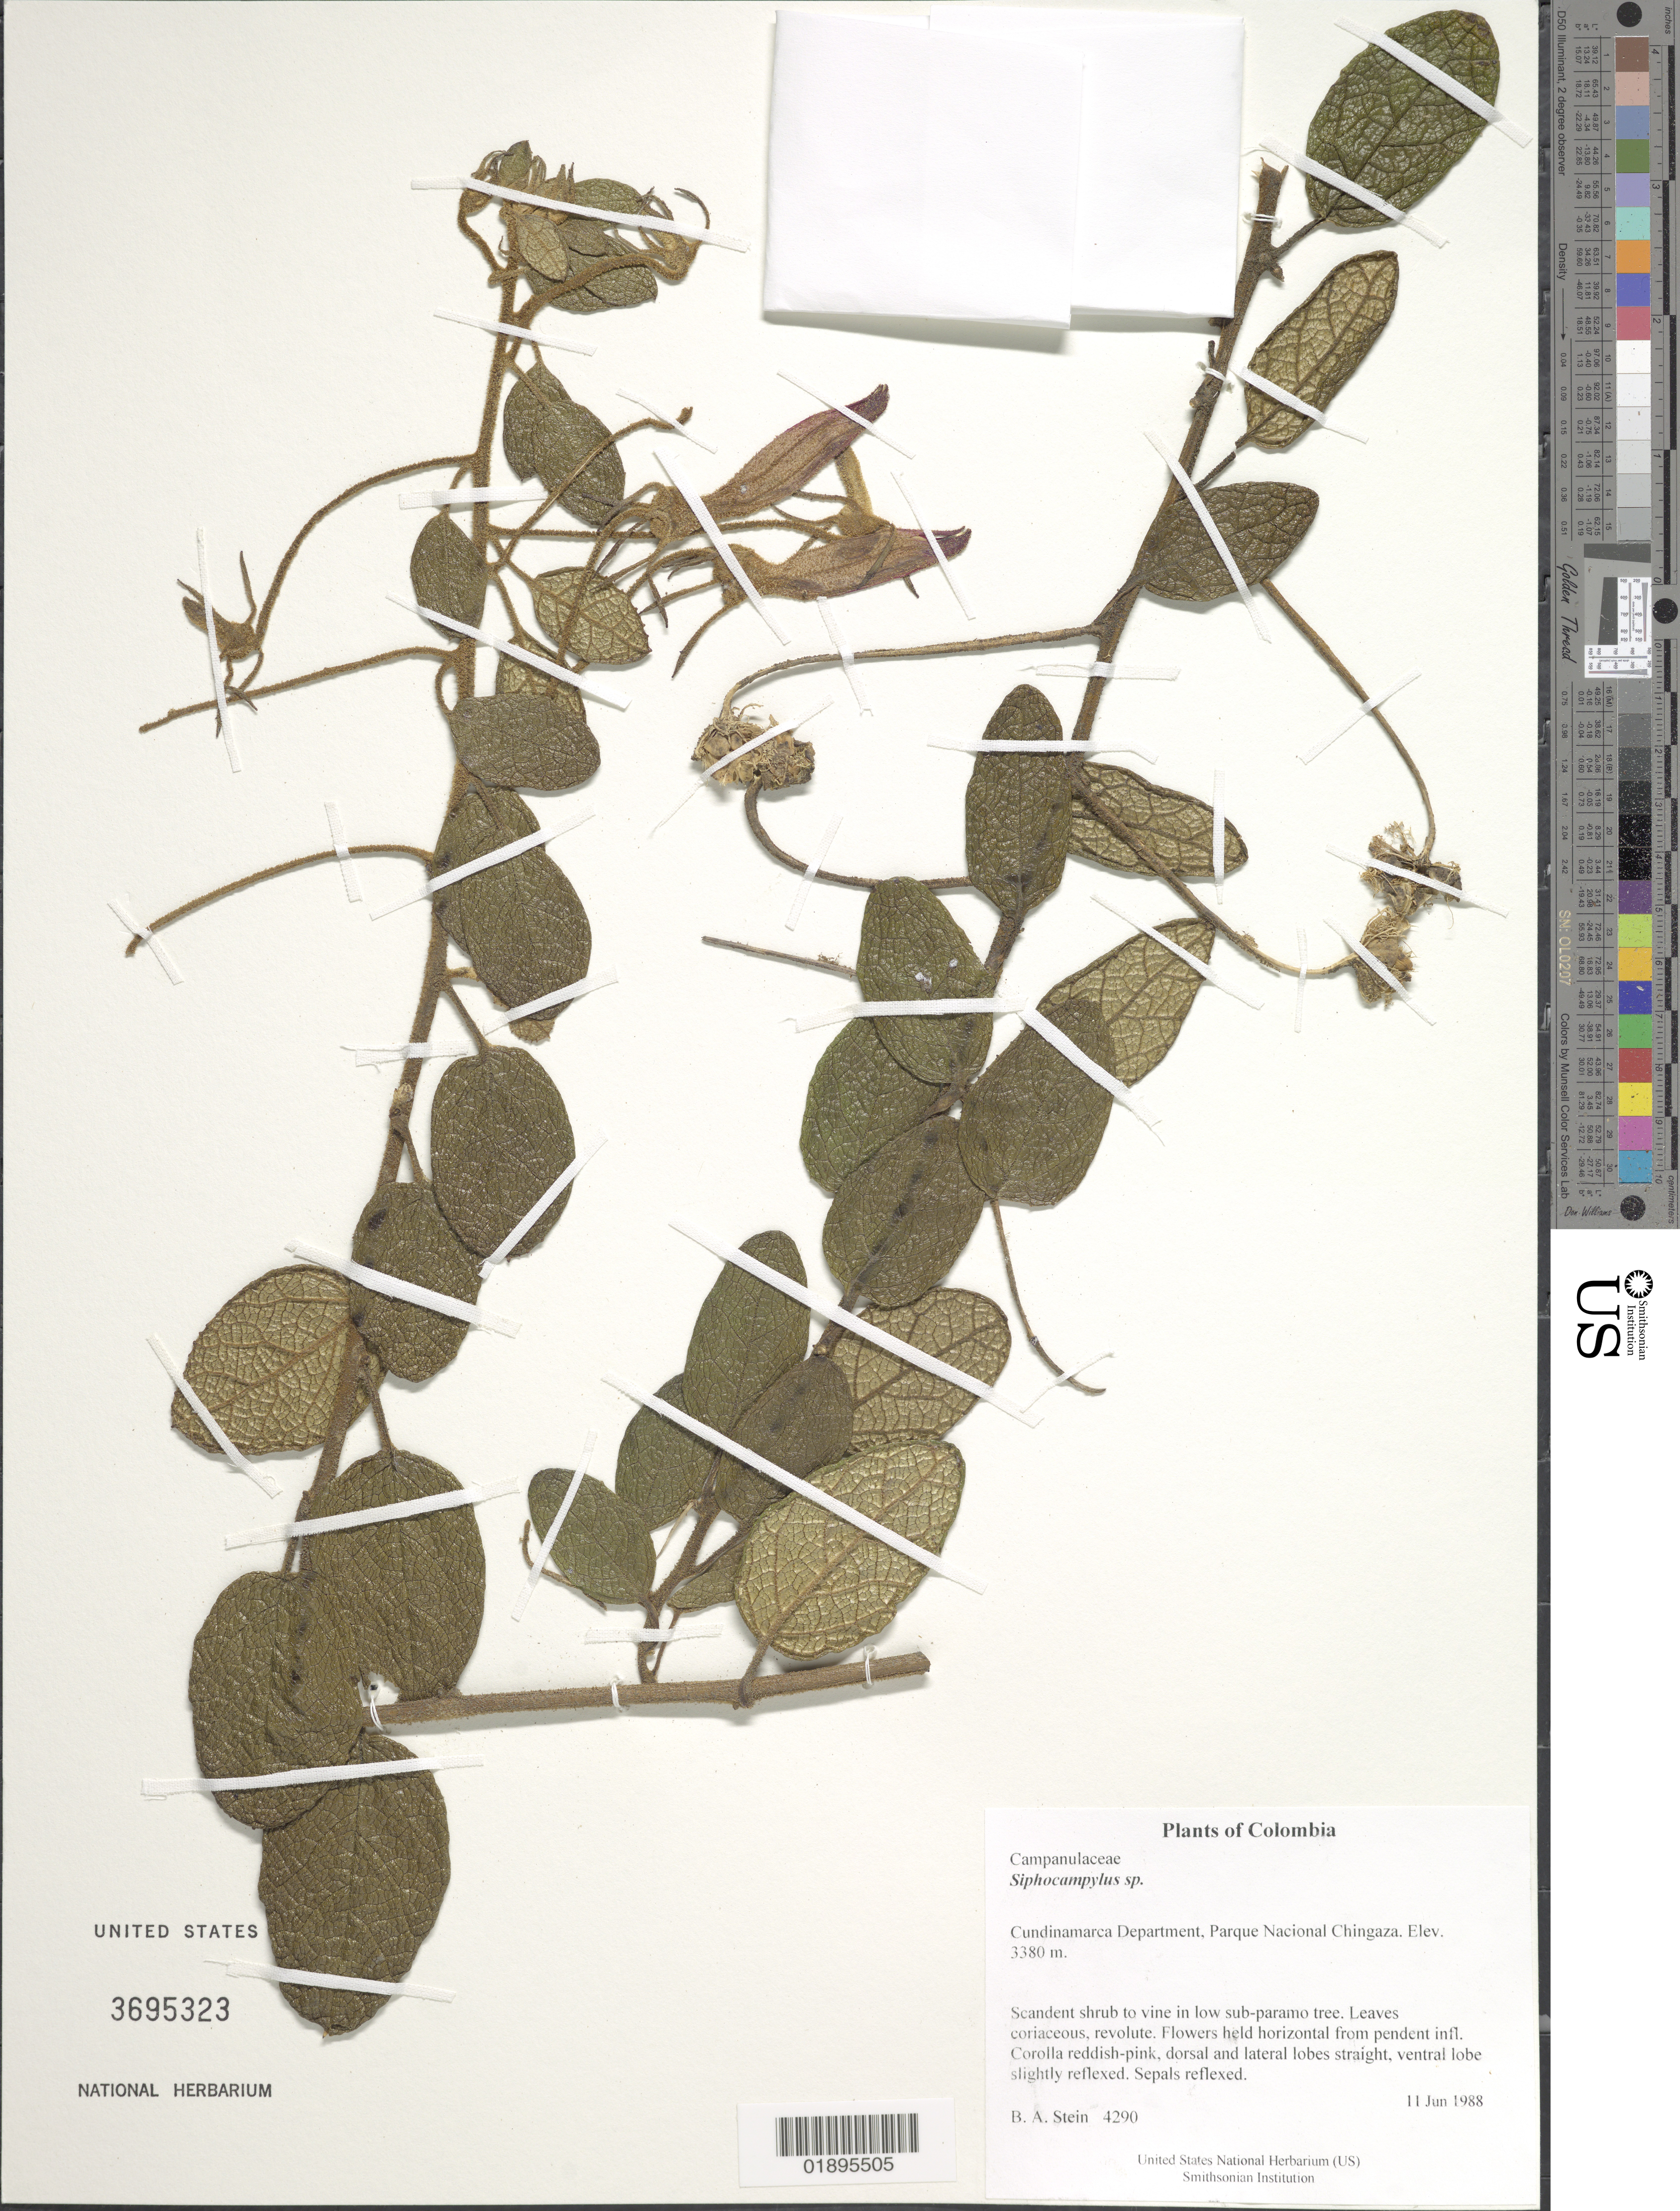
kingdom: Plantae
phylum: Tracheophyta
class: Magnoliopsida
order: Asterales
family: Campanulaceae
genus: Siphocampylus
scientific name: Siphocampylus sp.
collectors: B. A. Stein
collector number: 4290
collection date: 1988-06-11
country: Colombia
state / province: Cundinamarca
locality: Parque Nacional Chingaza.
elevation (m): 3380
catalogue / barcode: US 3695323